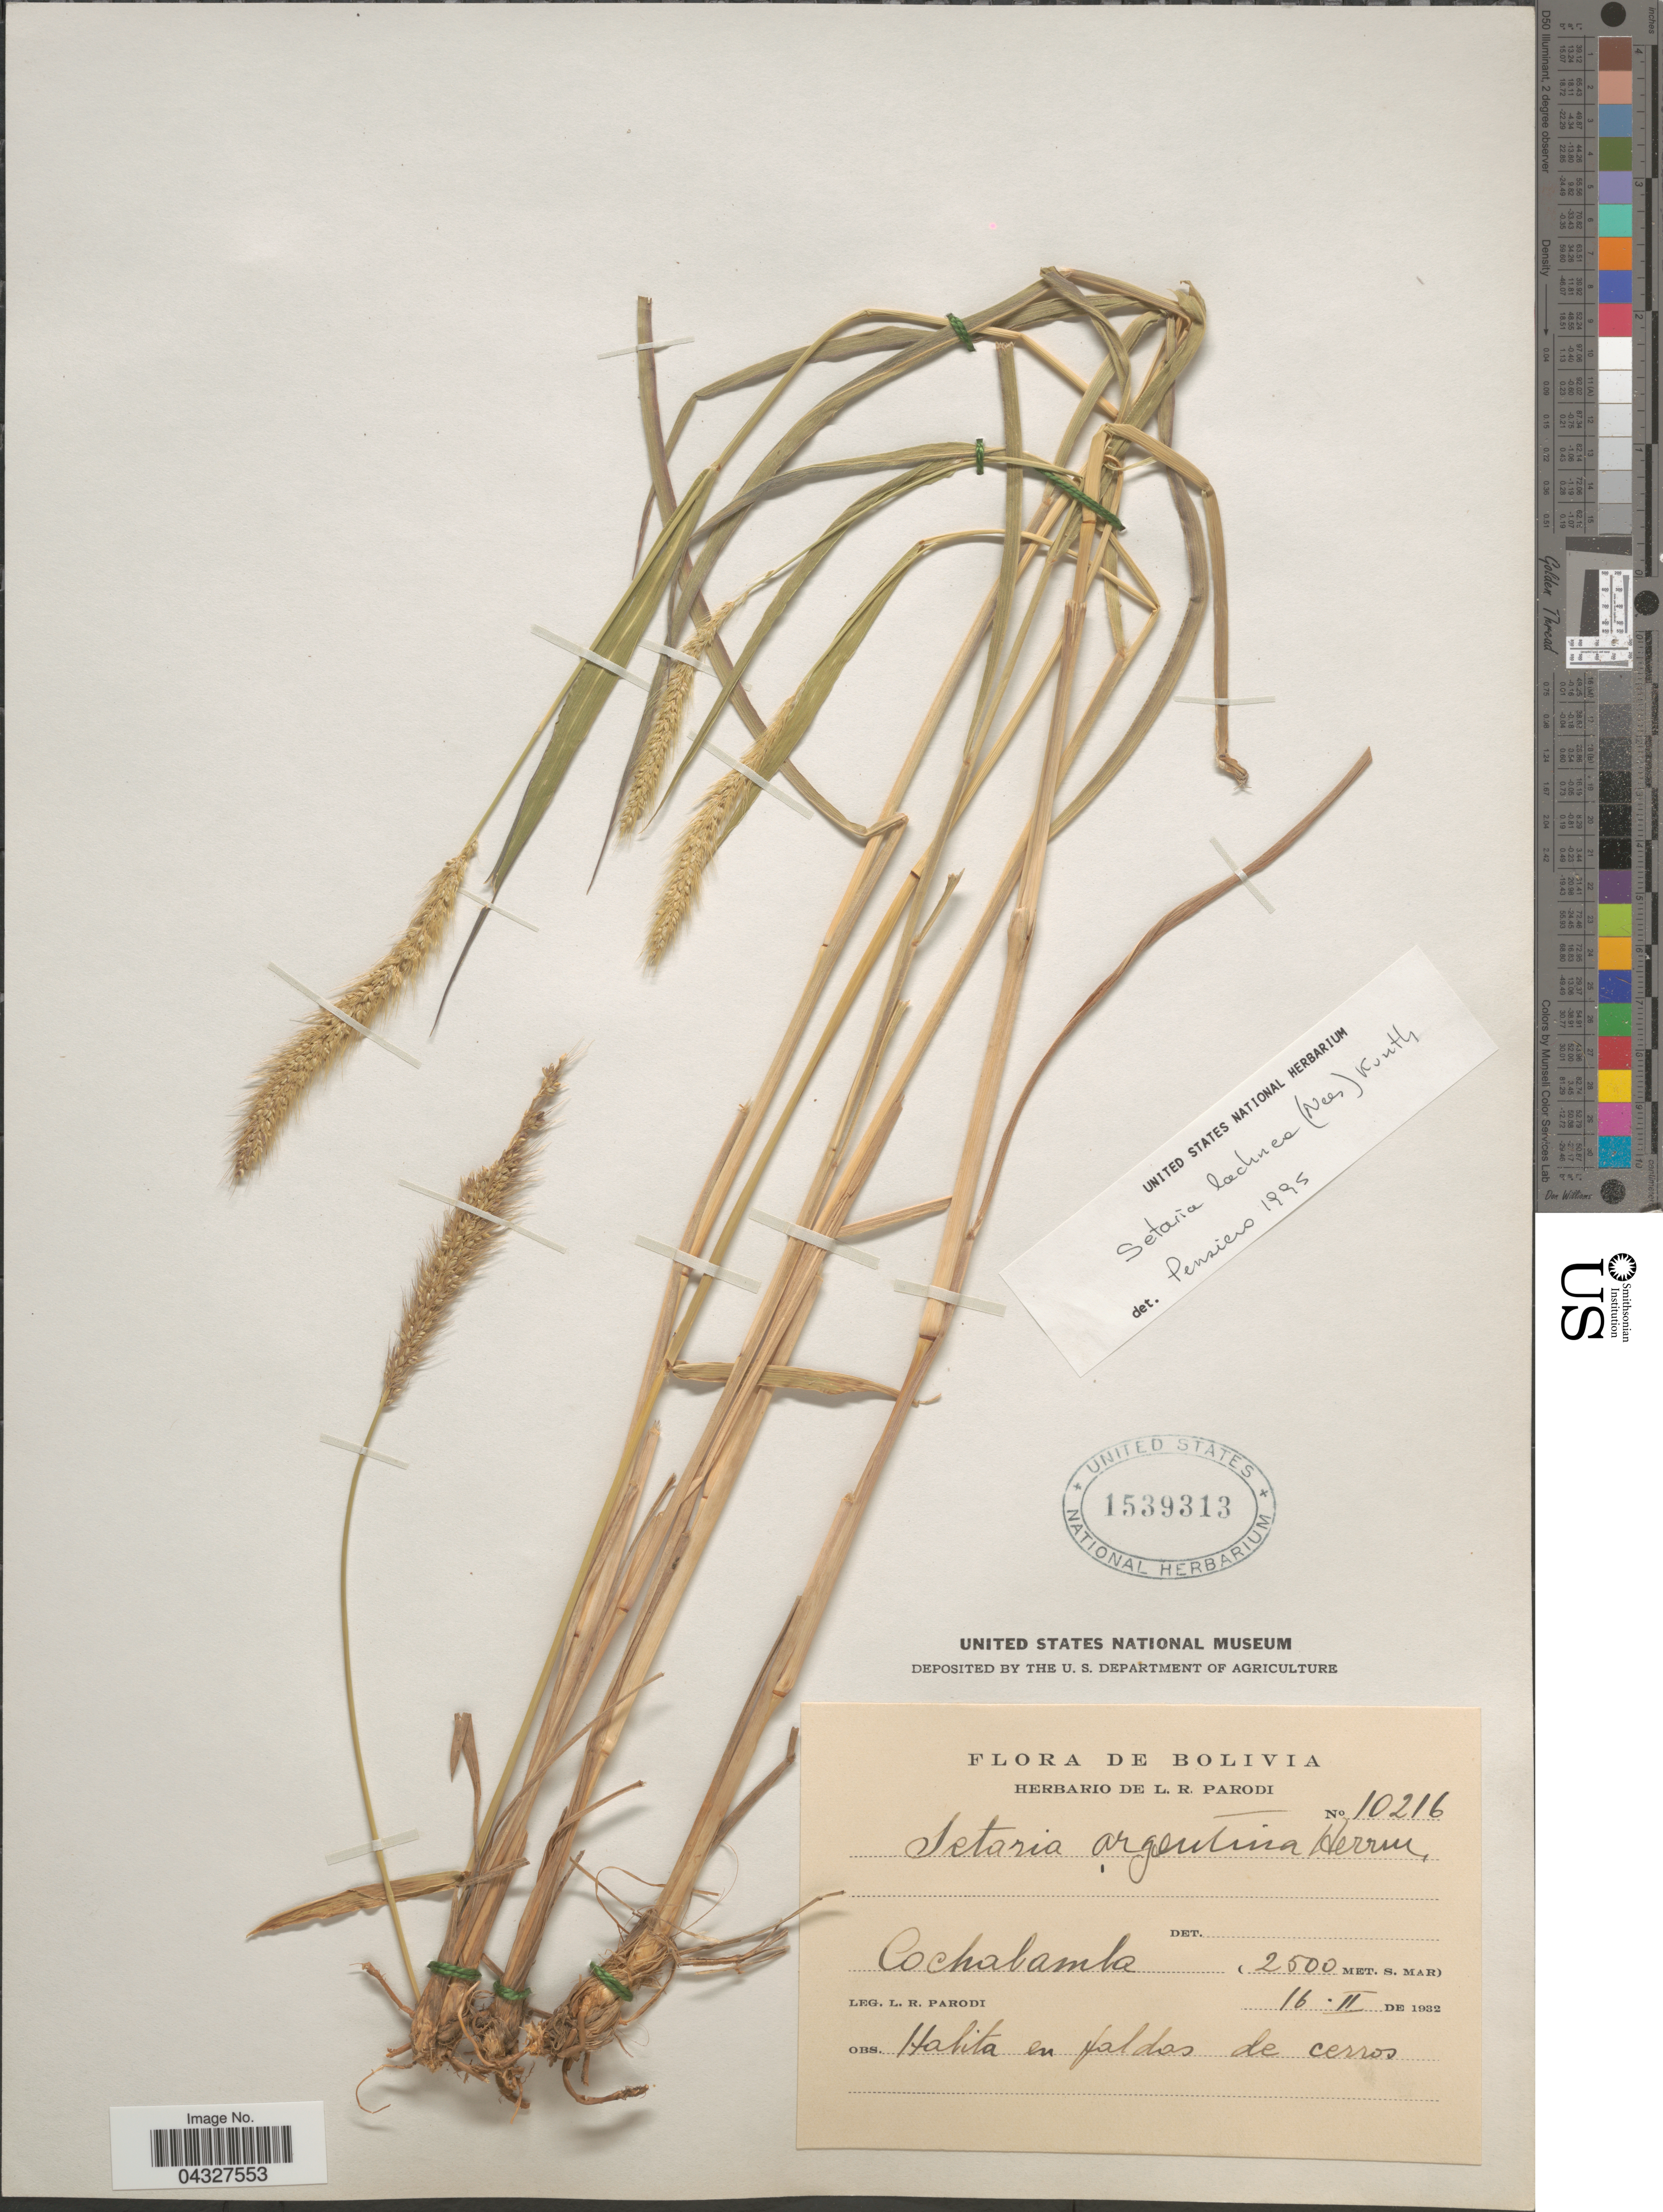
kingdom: Plantae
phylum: Tracheophyta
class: Liliopsida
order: Poales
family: Poaceae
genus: Setaria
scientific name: Setaria lachnea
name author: (Nees) Kunth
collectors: L. R. Parodi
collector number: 10216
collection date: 1932-02-16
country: Bolivia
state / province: Cochabamba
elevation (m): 2500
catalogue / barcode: US 1539313